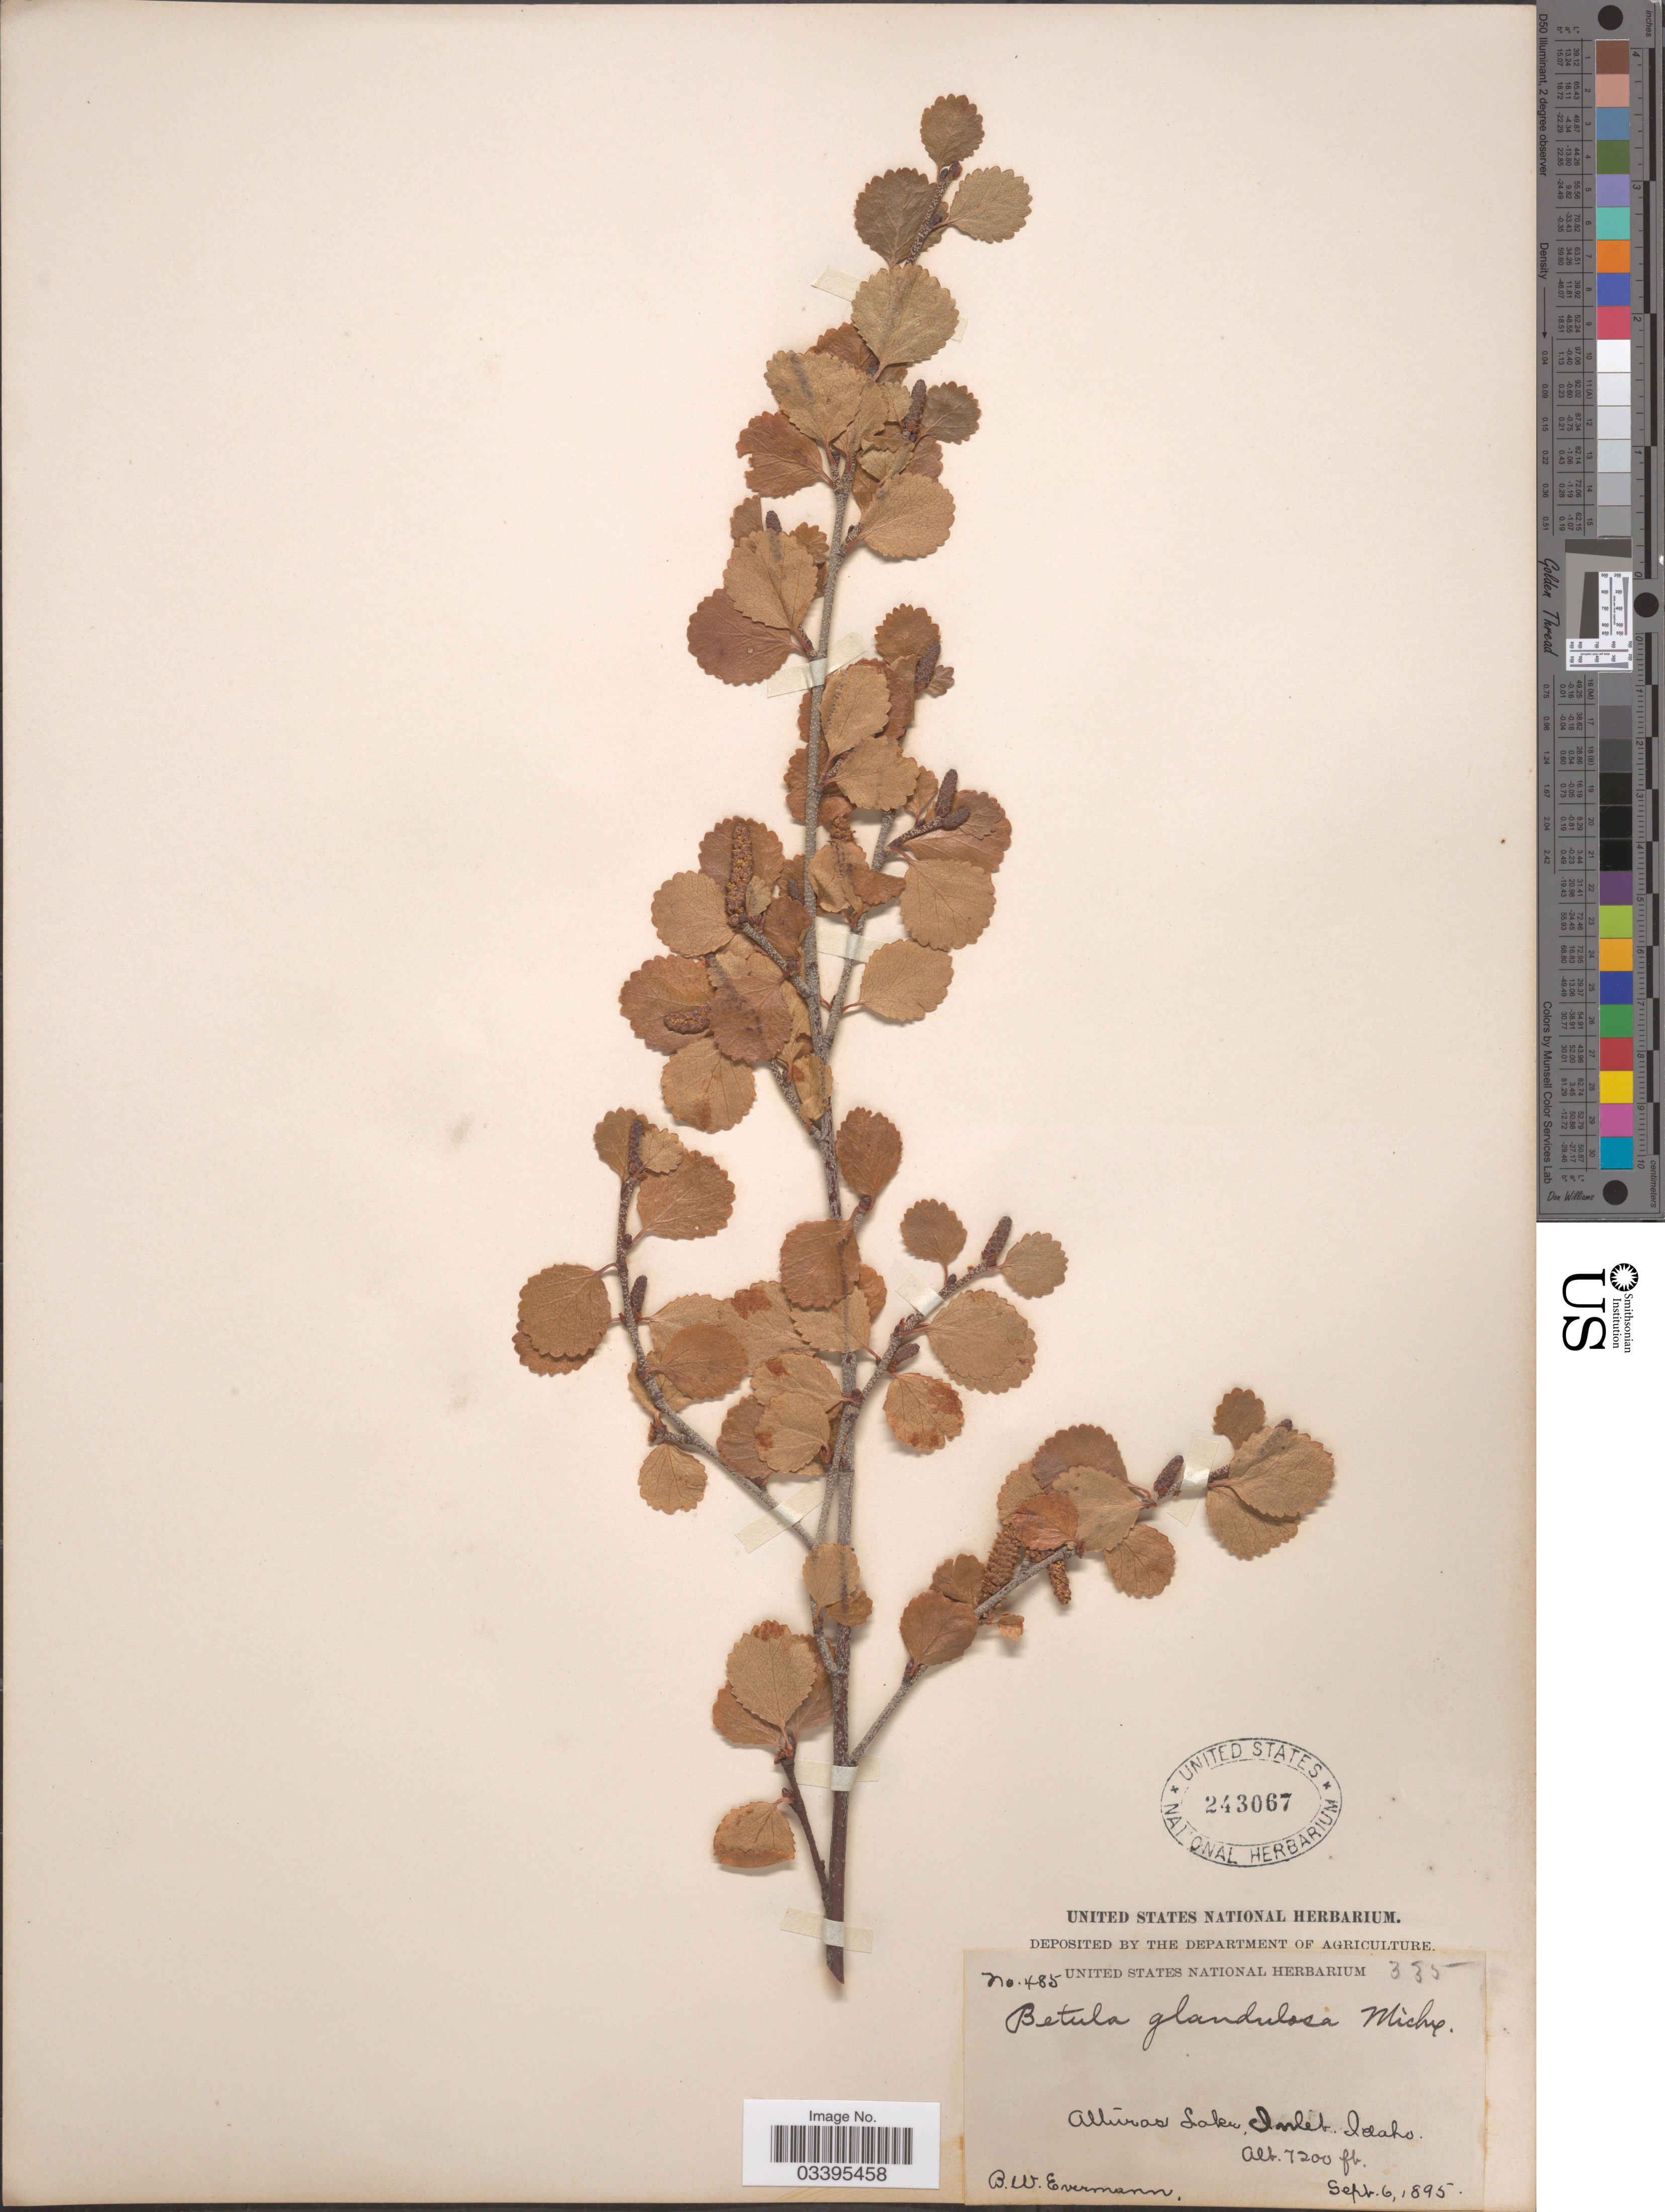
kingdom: Plantae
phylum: Tracheophyta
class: Magnoliopsida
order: Fagales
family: Betulaceae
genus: Betula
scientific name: Betula glandulosa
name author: Michx.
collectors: B. W. Evermann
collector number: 485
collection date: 1895-09-06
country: United States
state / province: Idaho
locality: Alturas Lake, Inlet.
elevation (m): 2195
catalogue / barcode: US 243067